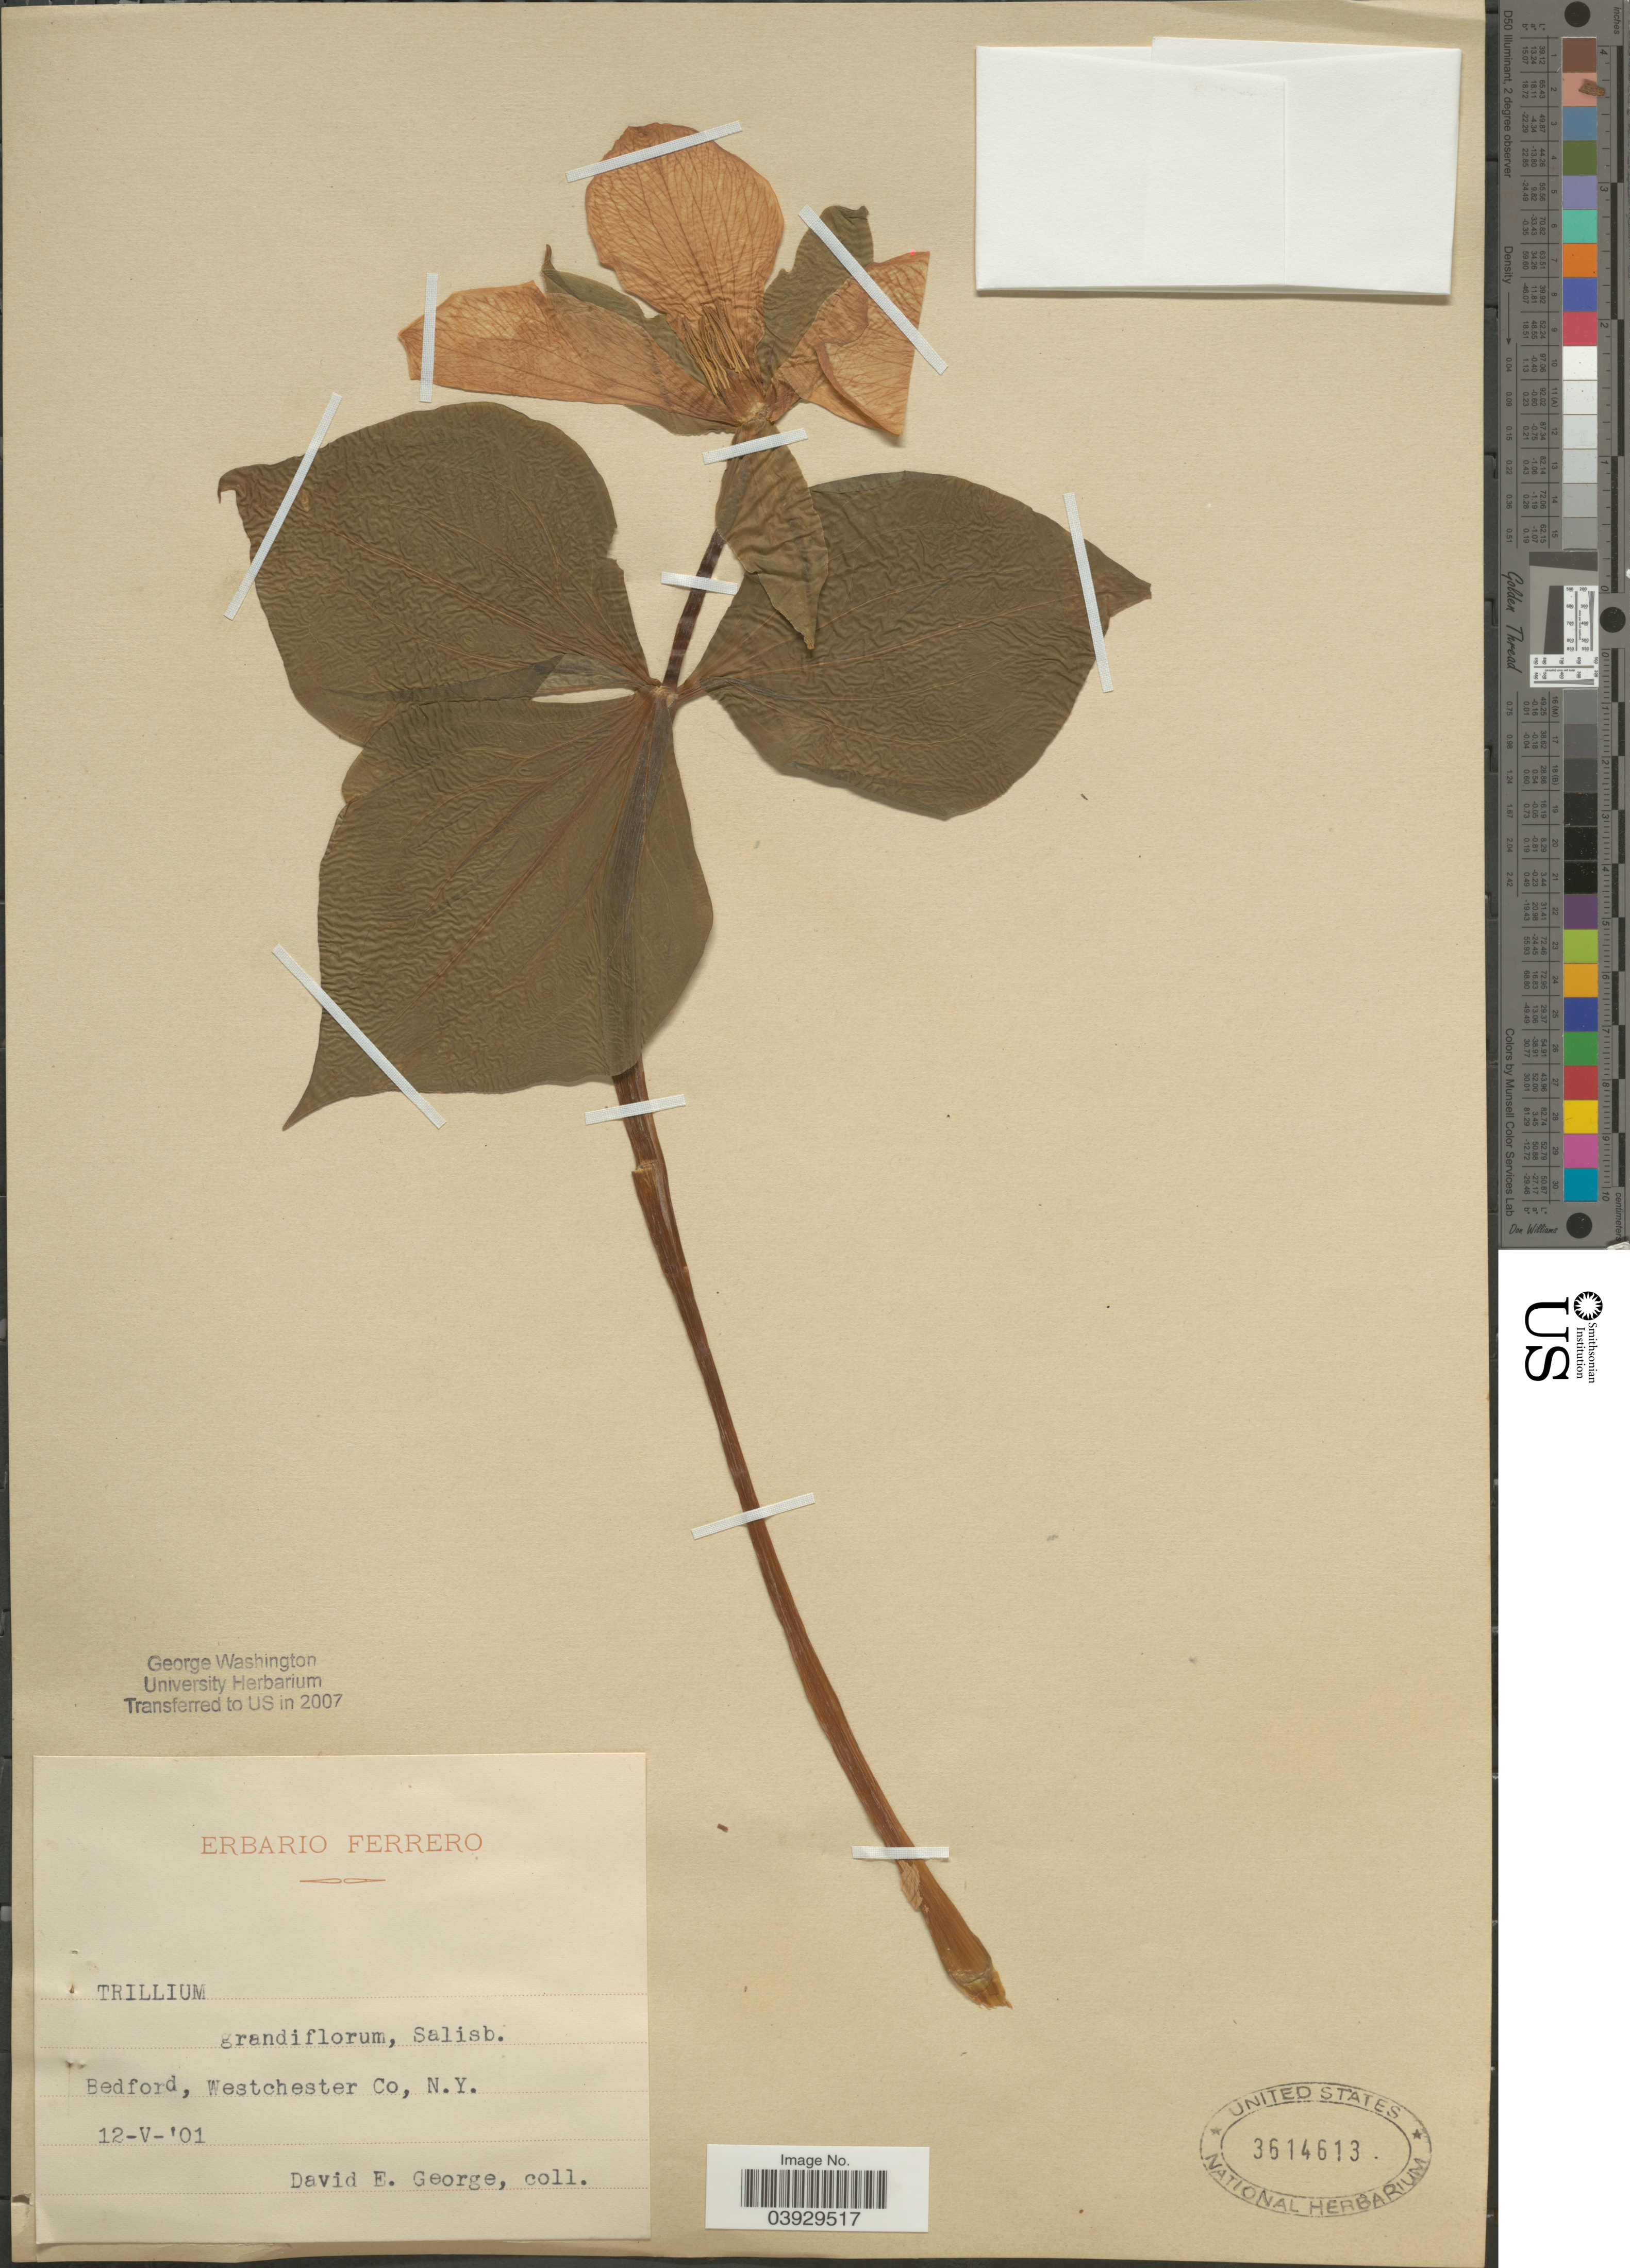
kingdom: Plantae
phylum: Tracheophyta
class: Liliopsida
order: Liliales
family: Melanthiaceae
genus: Trillium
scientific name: Trillium grandiflorum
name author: (Michx.) Salisb.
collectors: D. George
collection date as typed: Transcribed d/m/y: 12/5/1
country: United States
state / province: New York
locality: Bedford, Westchester Co.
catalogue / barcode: US 3614613